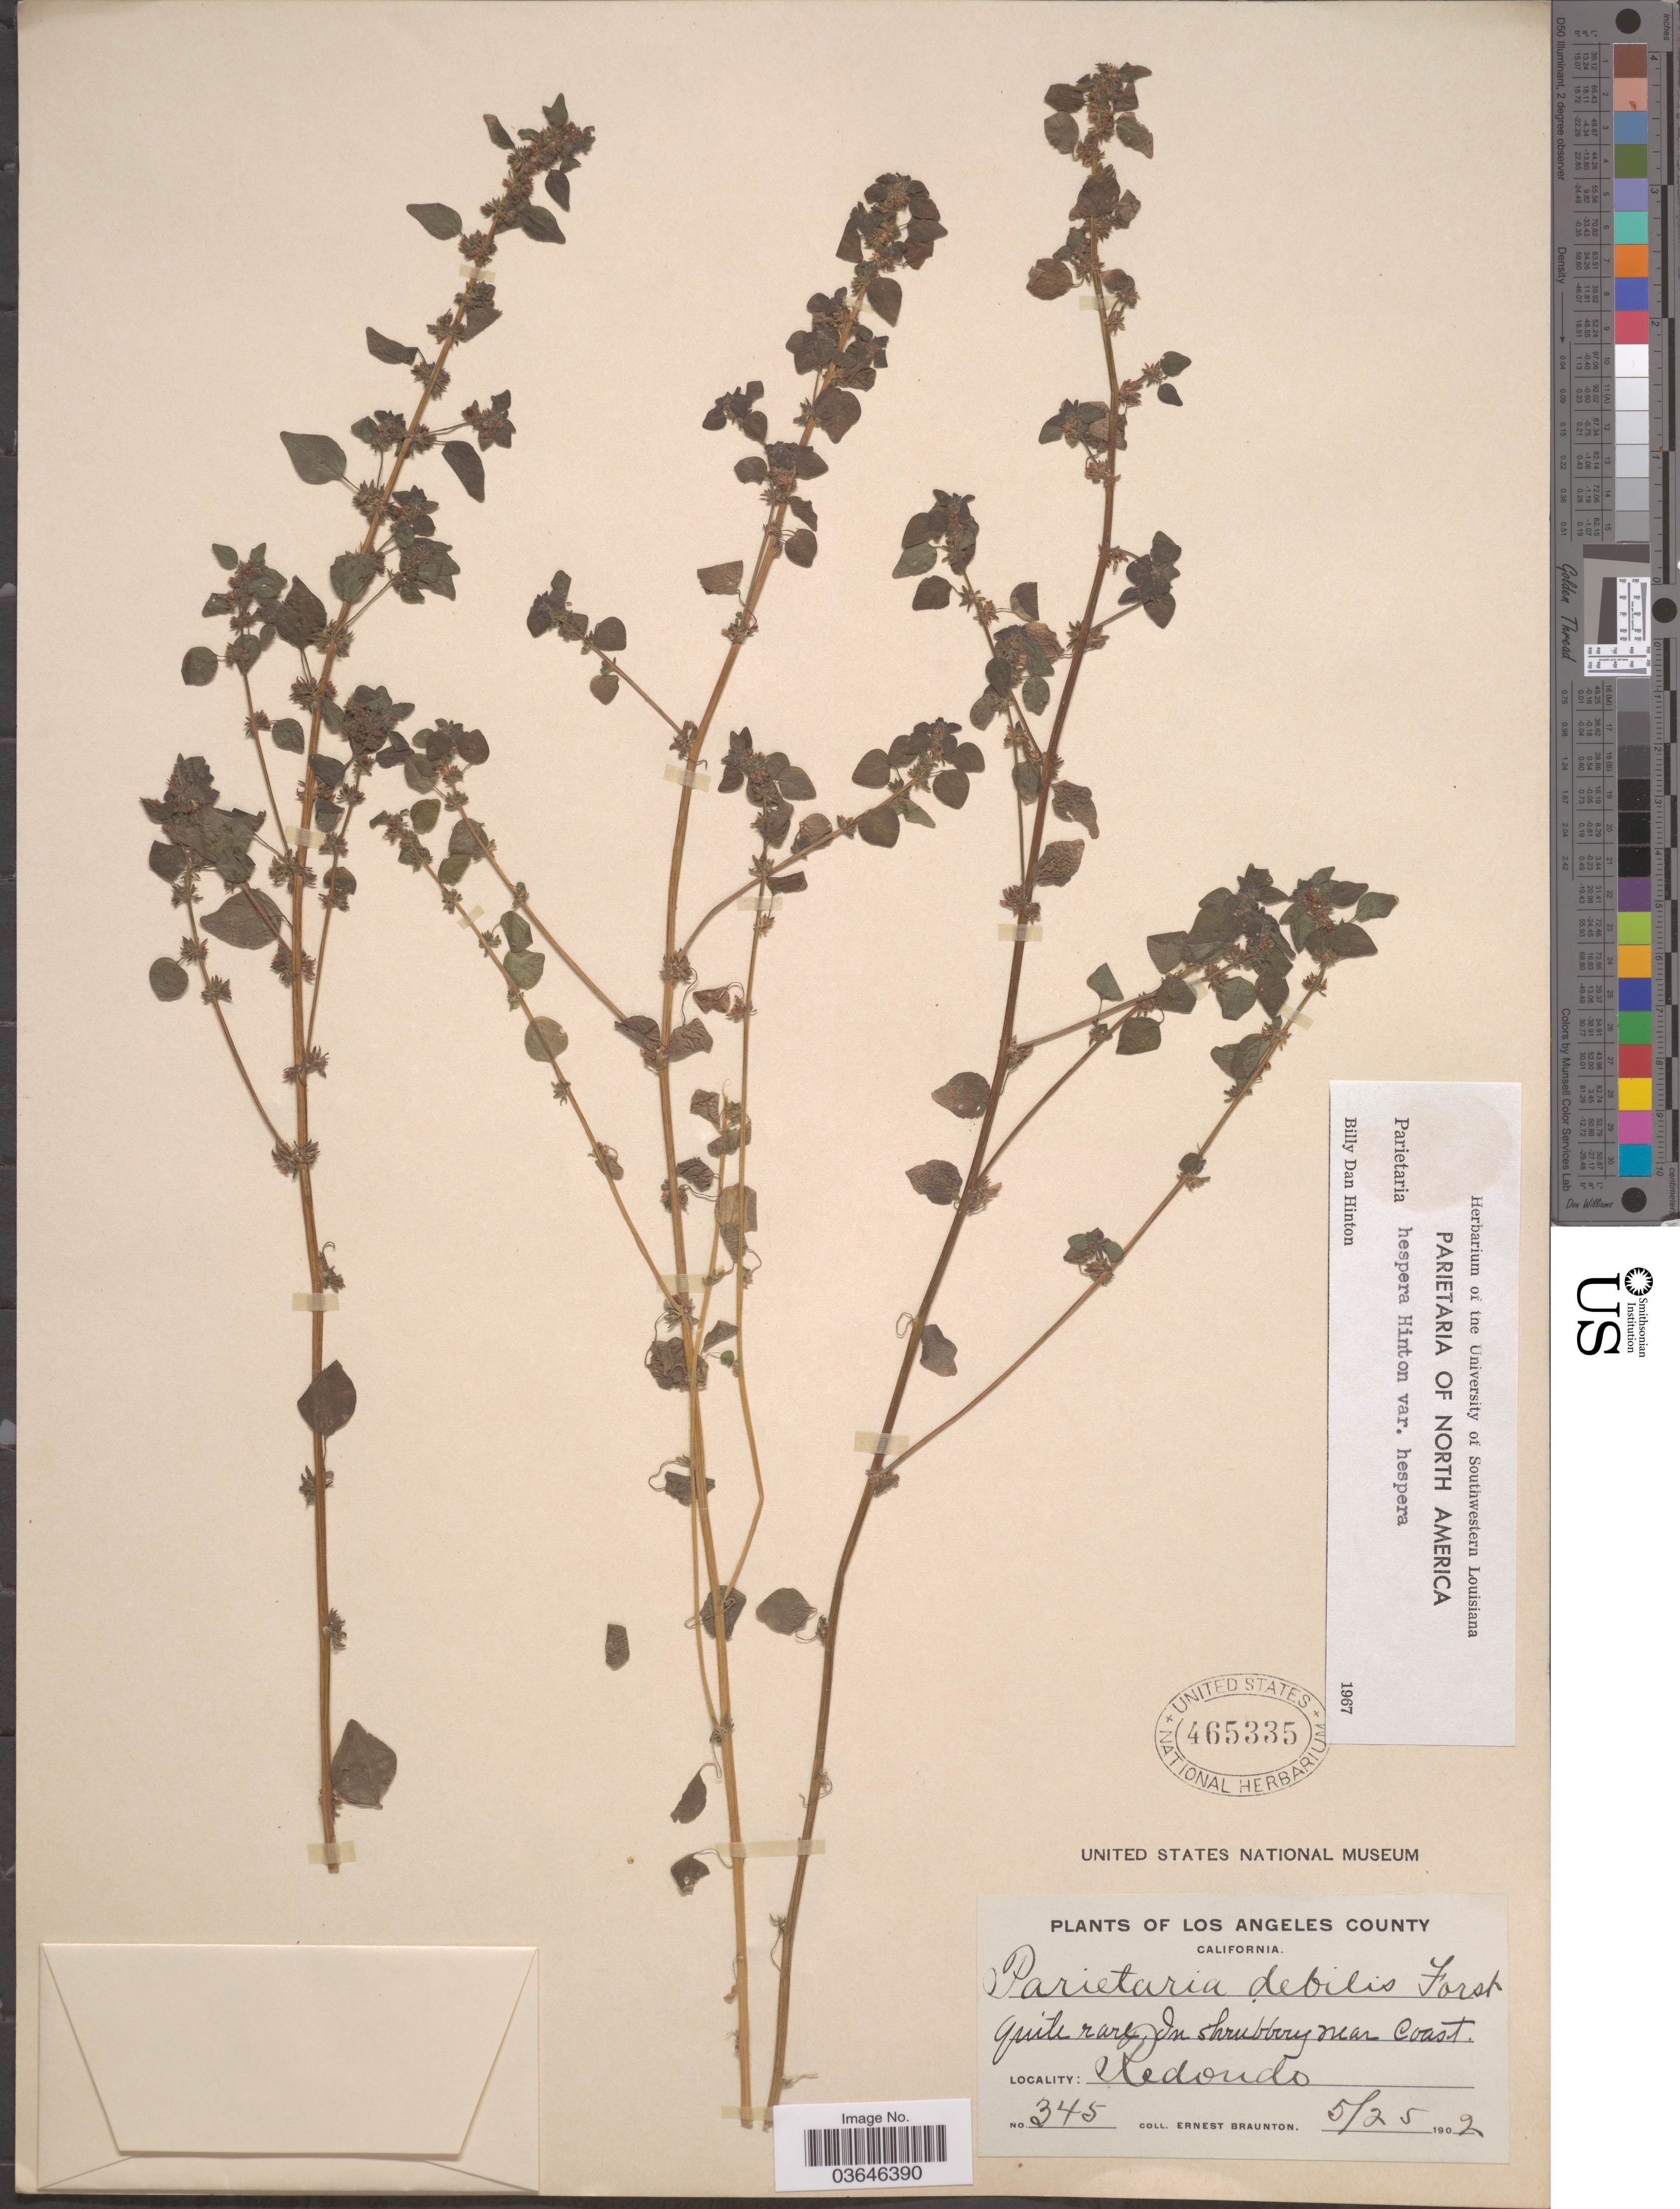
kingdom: Plantae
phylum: Tracheophyta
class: Magnoliopsida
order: Rosales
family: Urticaceae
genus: Parietaria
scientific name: Parietaria hespera var. hespera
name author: Hinton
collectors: E. Braunton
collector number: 345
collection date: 1902-05-25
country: United States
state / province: California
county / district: Los Angeles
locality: Los Angeles County. On shrubbery near coast. Redondo.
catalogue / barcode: US 465335